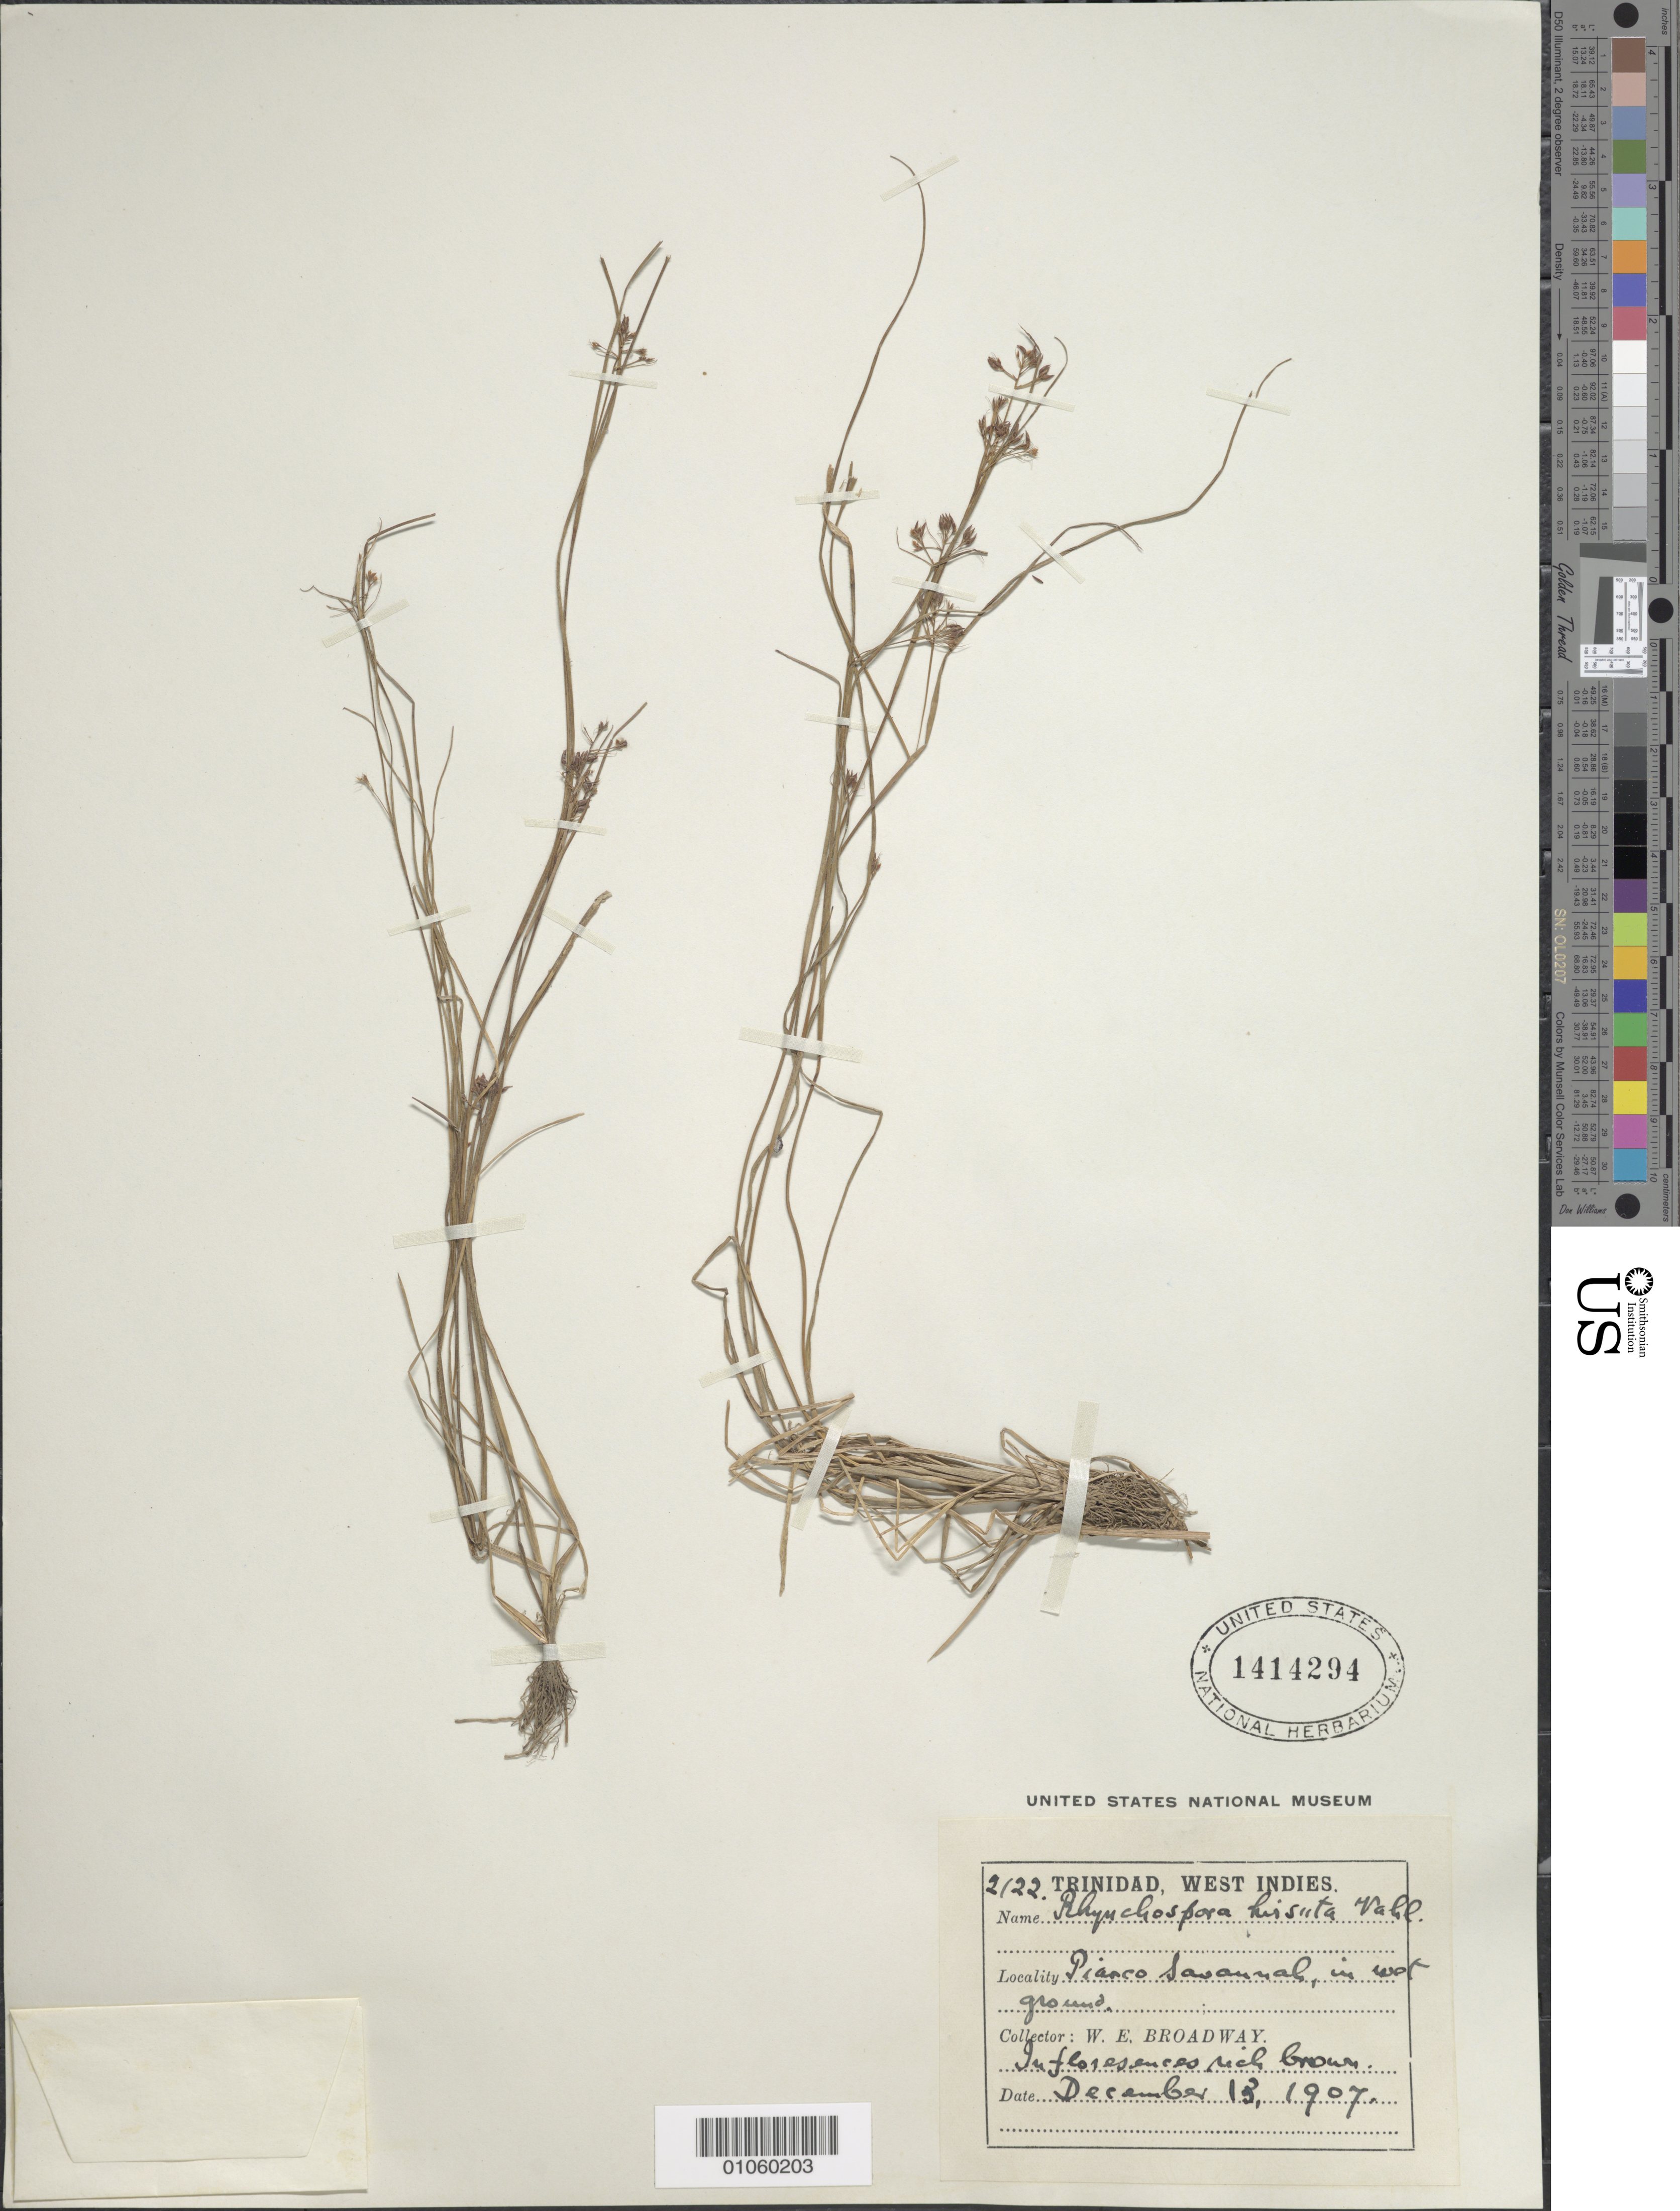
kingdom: Plantae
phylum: Tracheophyta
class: Liliopsida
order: Poales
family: Cyperaceae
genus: Rhynchospora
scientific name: Rhynchospora hirsuta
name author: (Vahl) Vahl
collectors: W. E. Broadway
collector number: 2122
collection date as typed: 13 Dec 1907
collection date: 1907-12-13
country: Trinidad and Tobago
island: Trinidad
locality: Piarco Savannah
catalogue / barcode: US 1414294